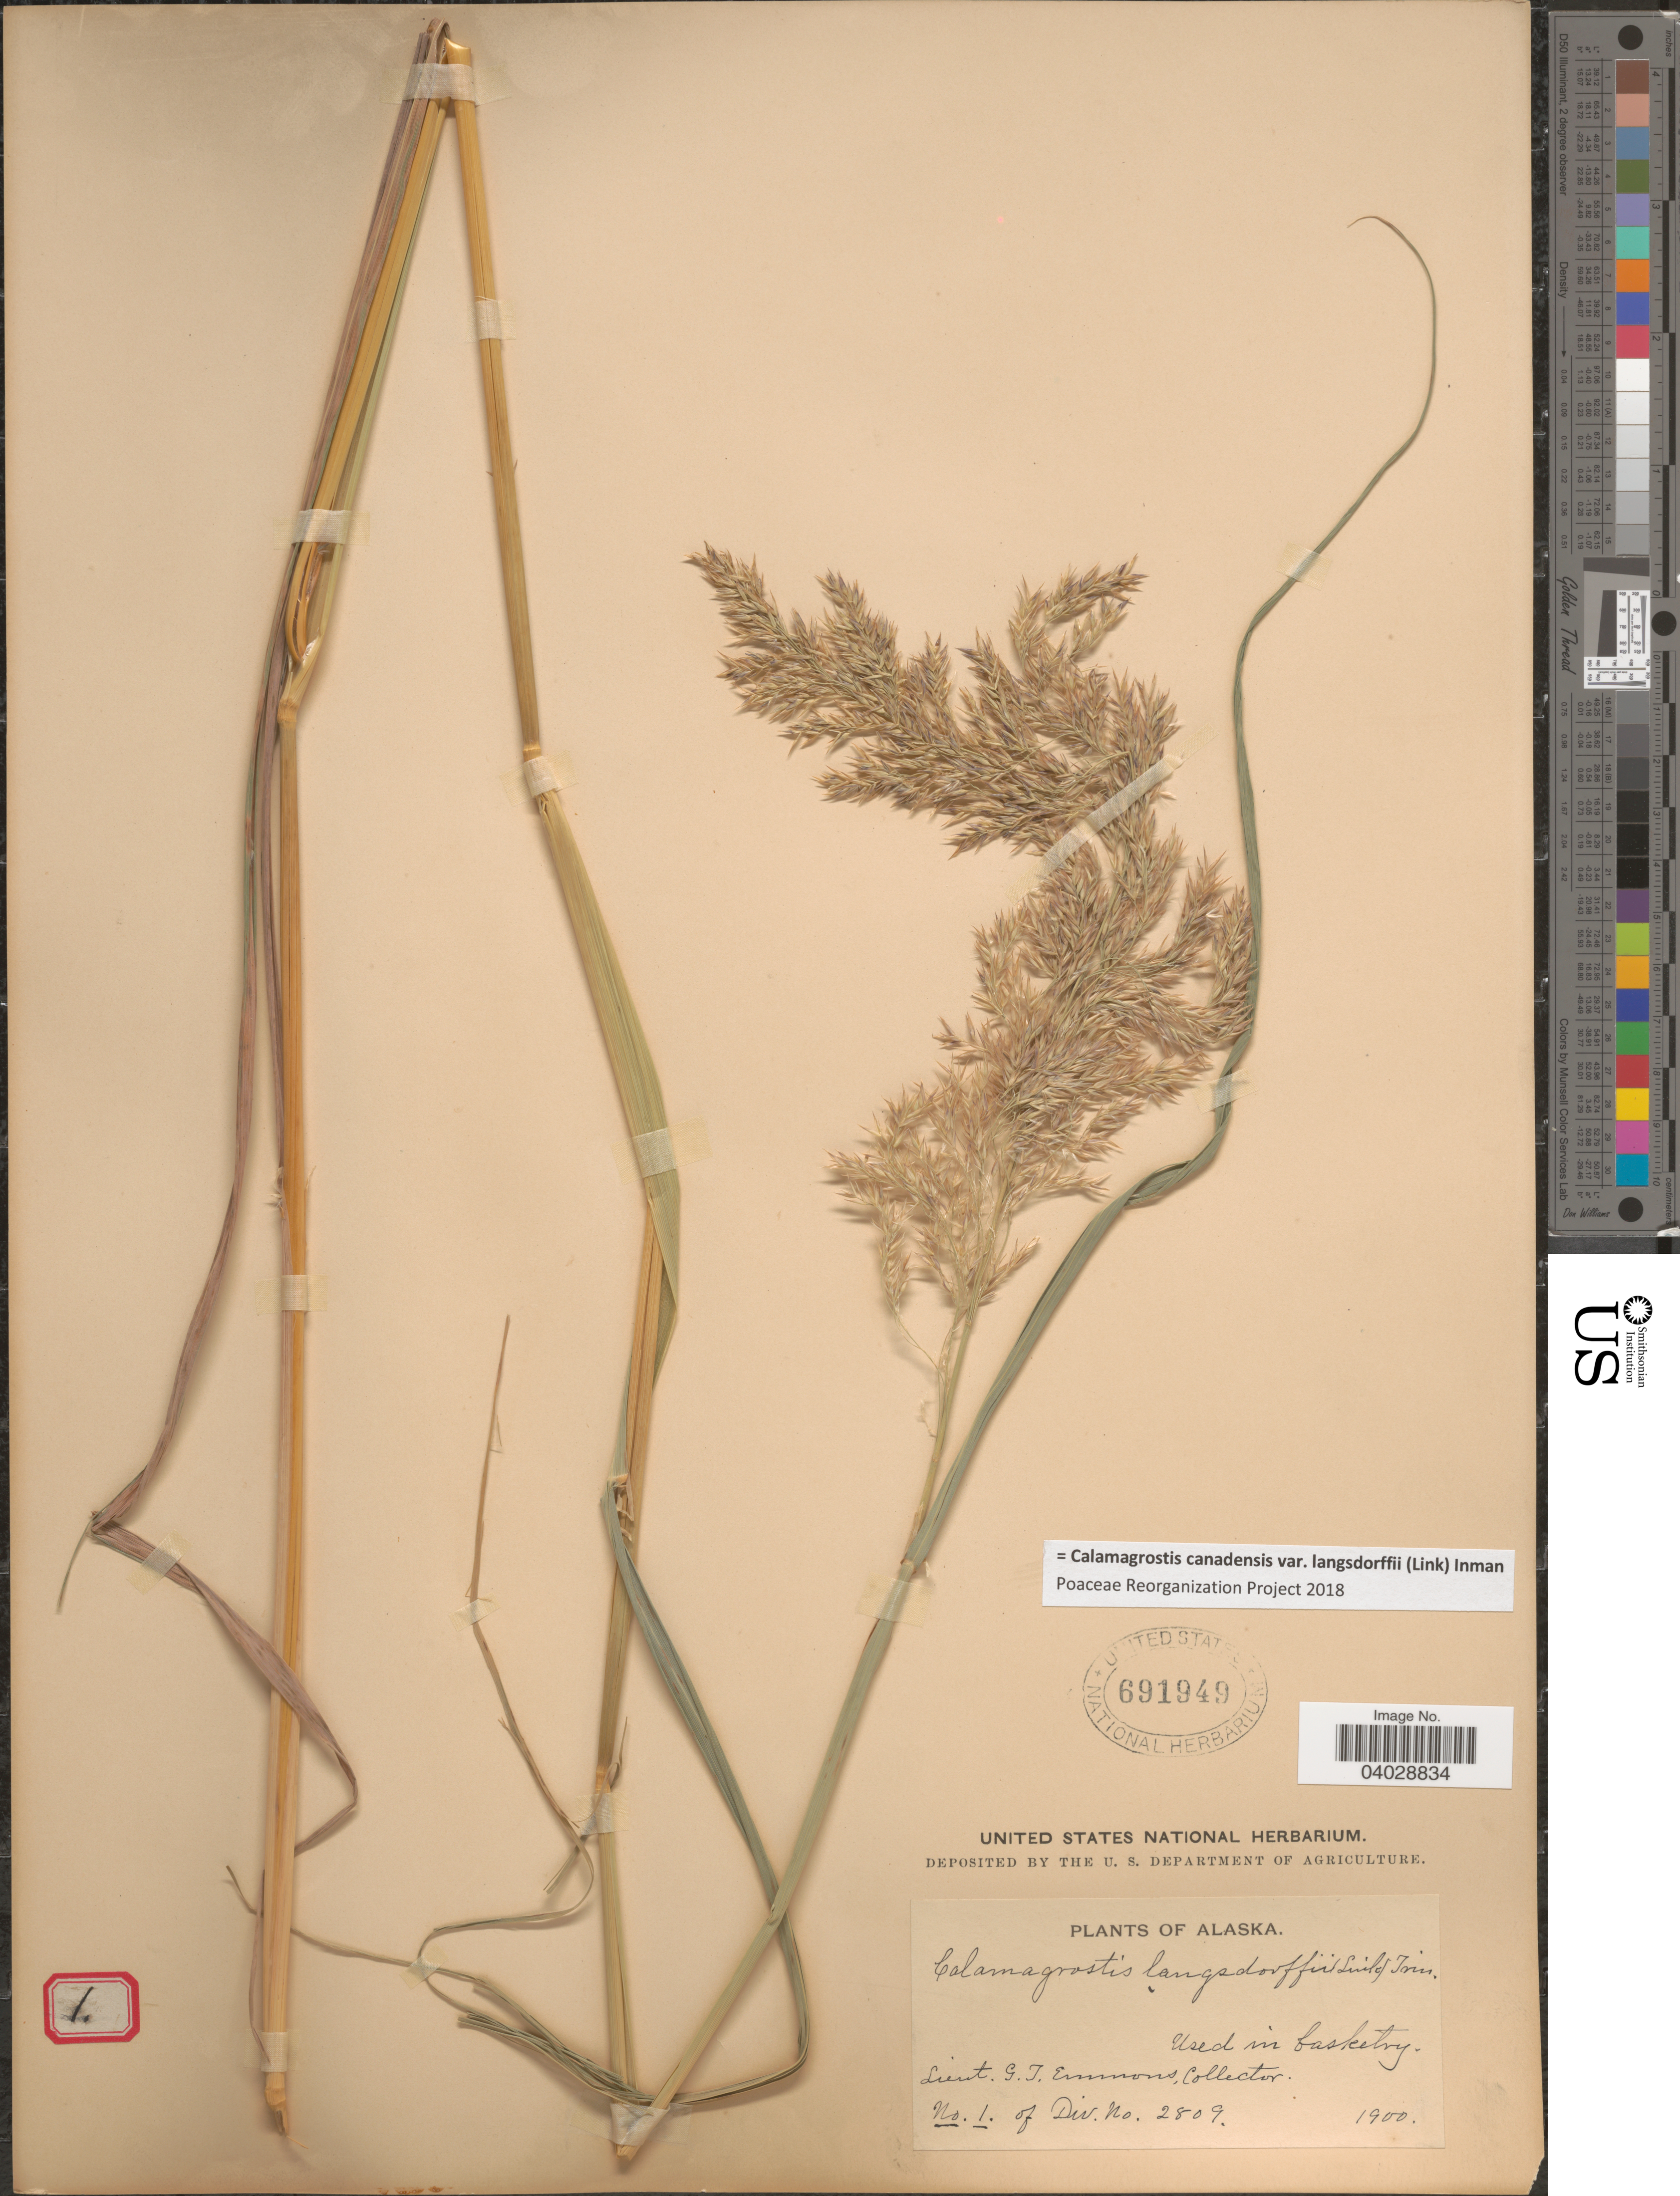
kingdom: Plantae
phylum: Tracheophyta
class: Liliopsida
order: Poales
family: Poaceae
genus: Calamagrostis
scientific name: Calamagrostis canadensis var. langsdorffii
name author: (Link) Inman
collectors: G. Emmons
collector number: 1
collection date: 1900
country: United States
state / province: Alaska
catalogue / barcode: US 691949